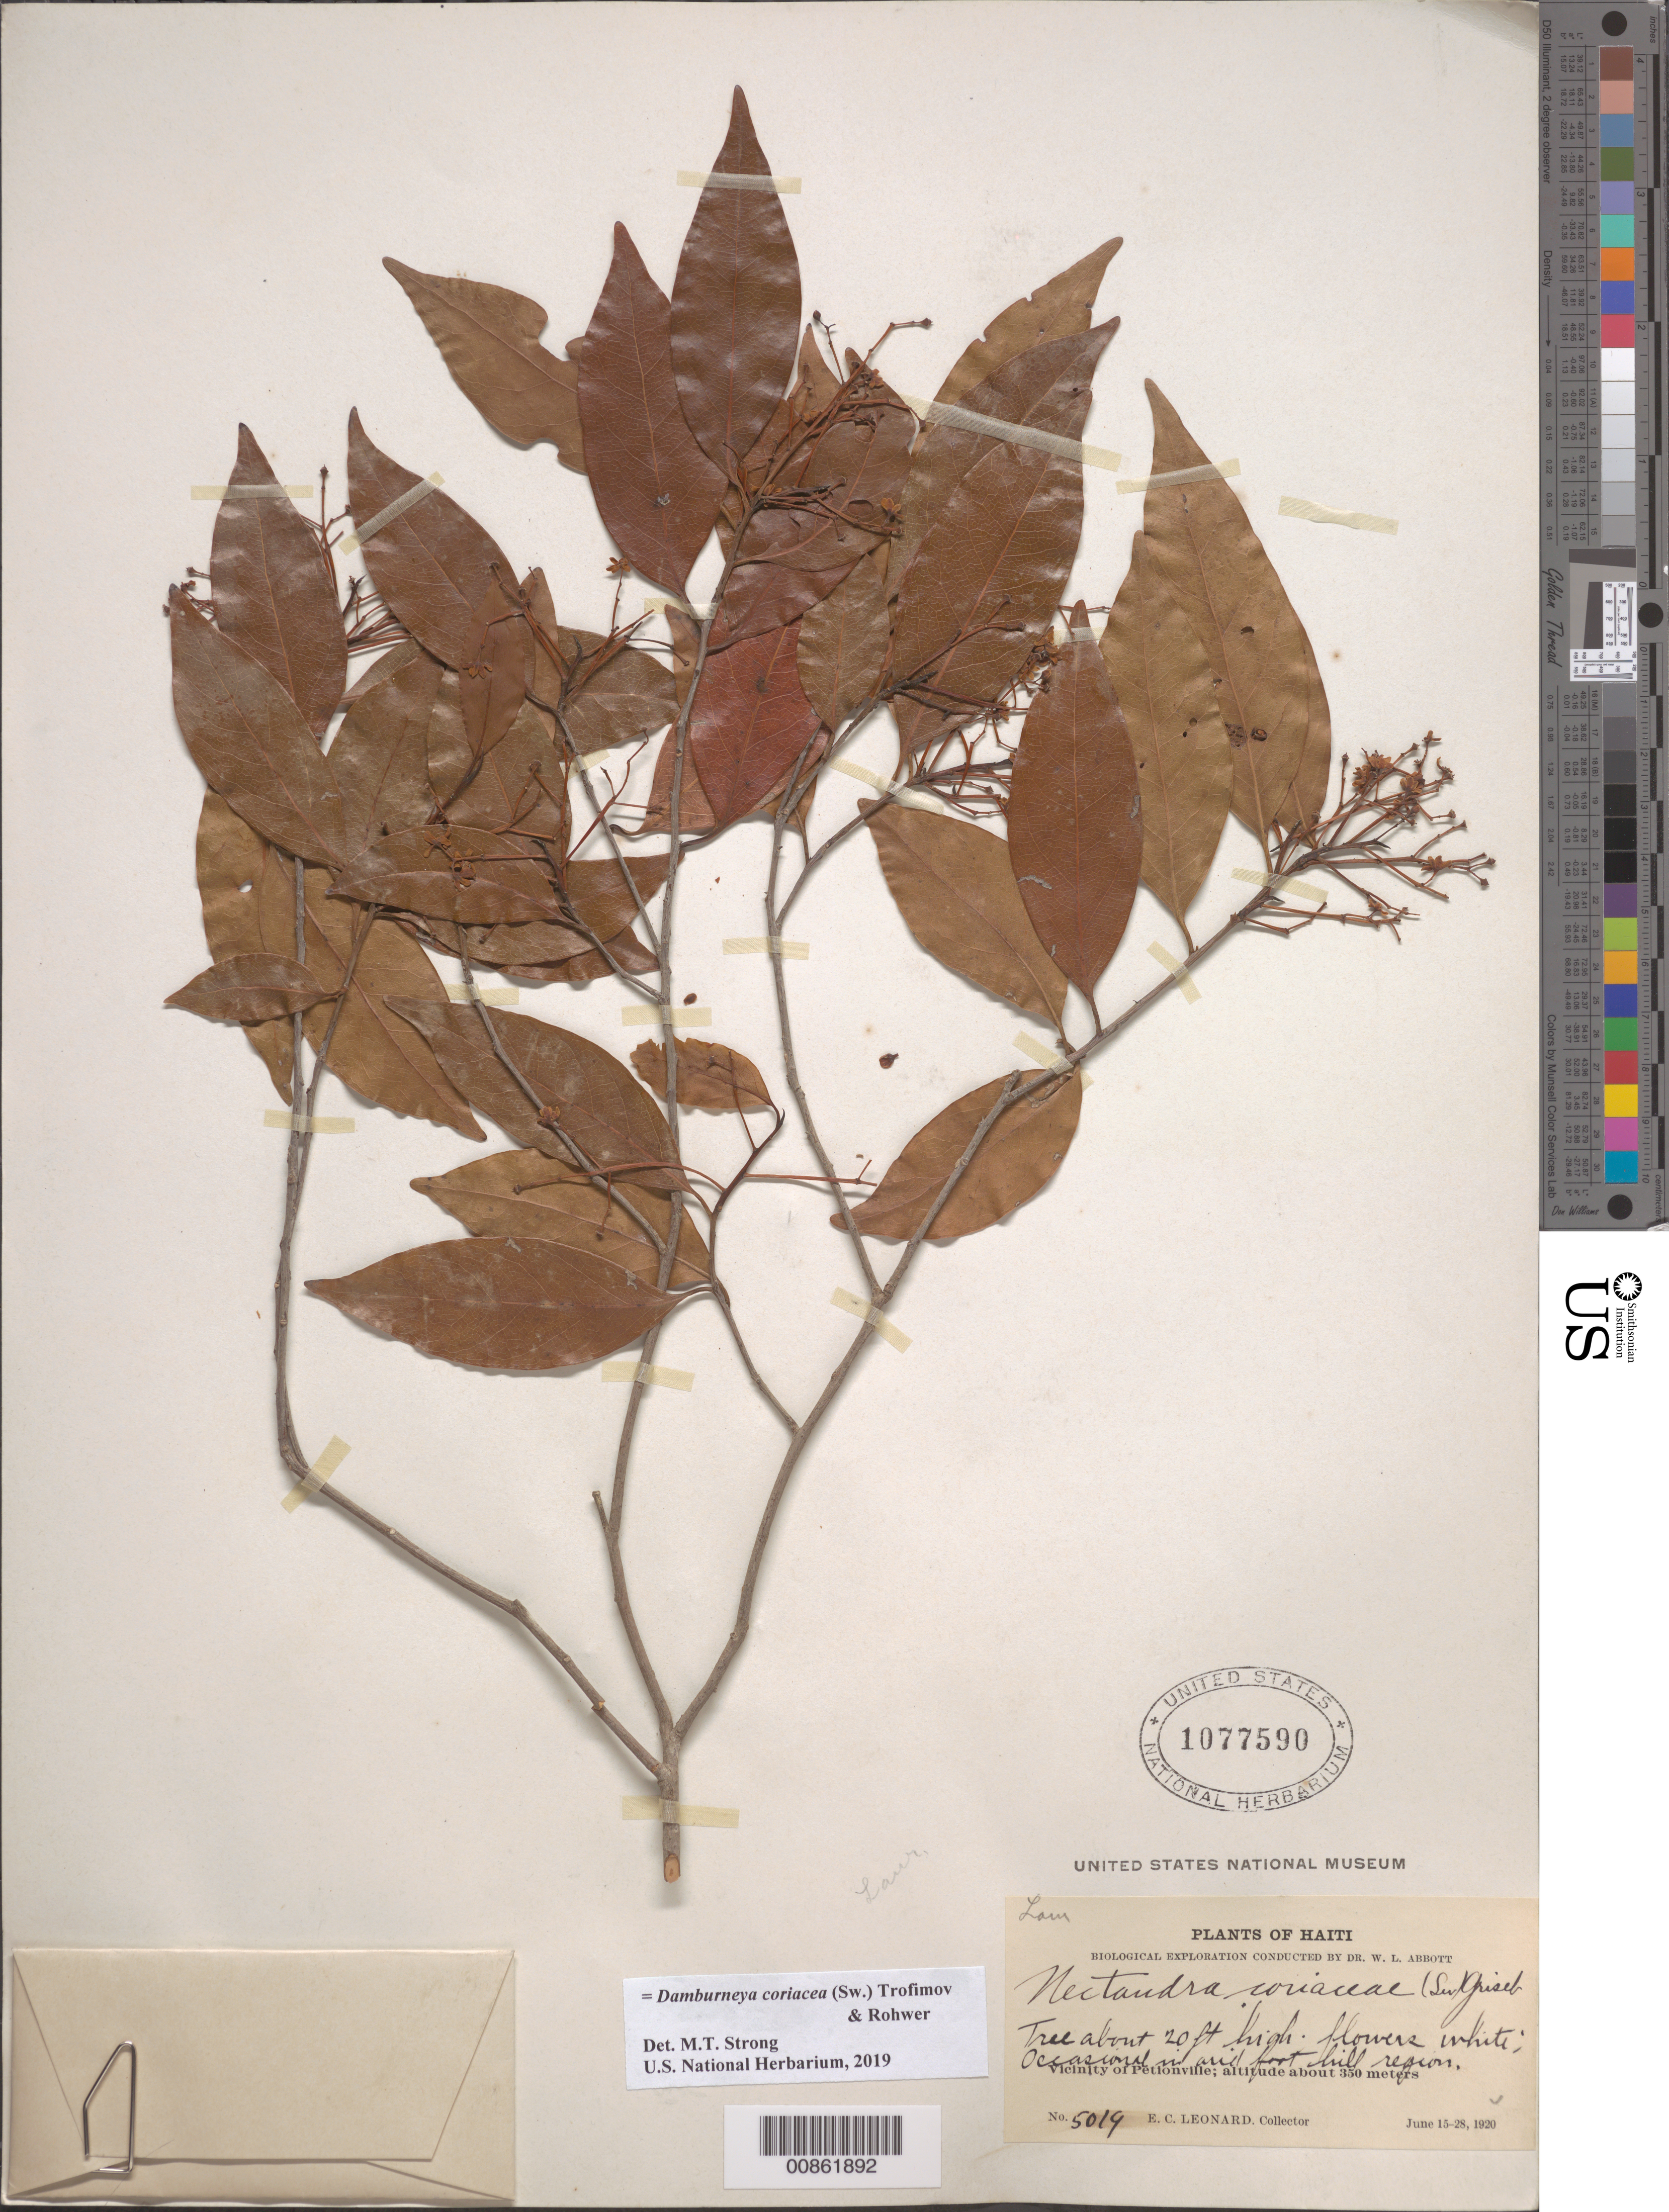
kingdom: Plantae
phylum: Tracheophyta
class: Magnoliopsida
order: Laurales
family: Lauraceae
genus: Damburneya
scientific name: Damburneya coriacea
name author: (Sw.) Trofimov & Rohwer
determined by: Strong, M. T., (US), Smithsonian Institution - National Museum of Natural History (UNITED STATES)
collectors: E. C. Leonard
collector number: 5019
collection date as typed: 15 Jun 1920 to 28 Jun 1920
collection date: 1920-06-15/1920-06-28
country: Haiti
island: Hispaniola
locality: Vicinity of Pétionville.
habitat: In arid foothill region.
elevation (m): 350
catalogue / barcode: US 1077590